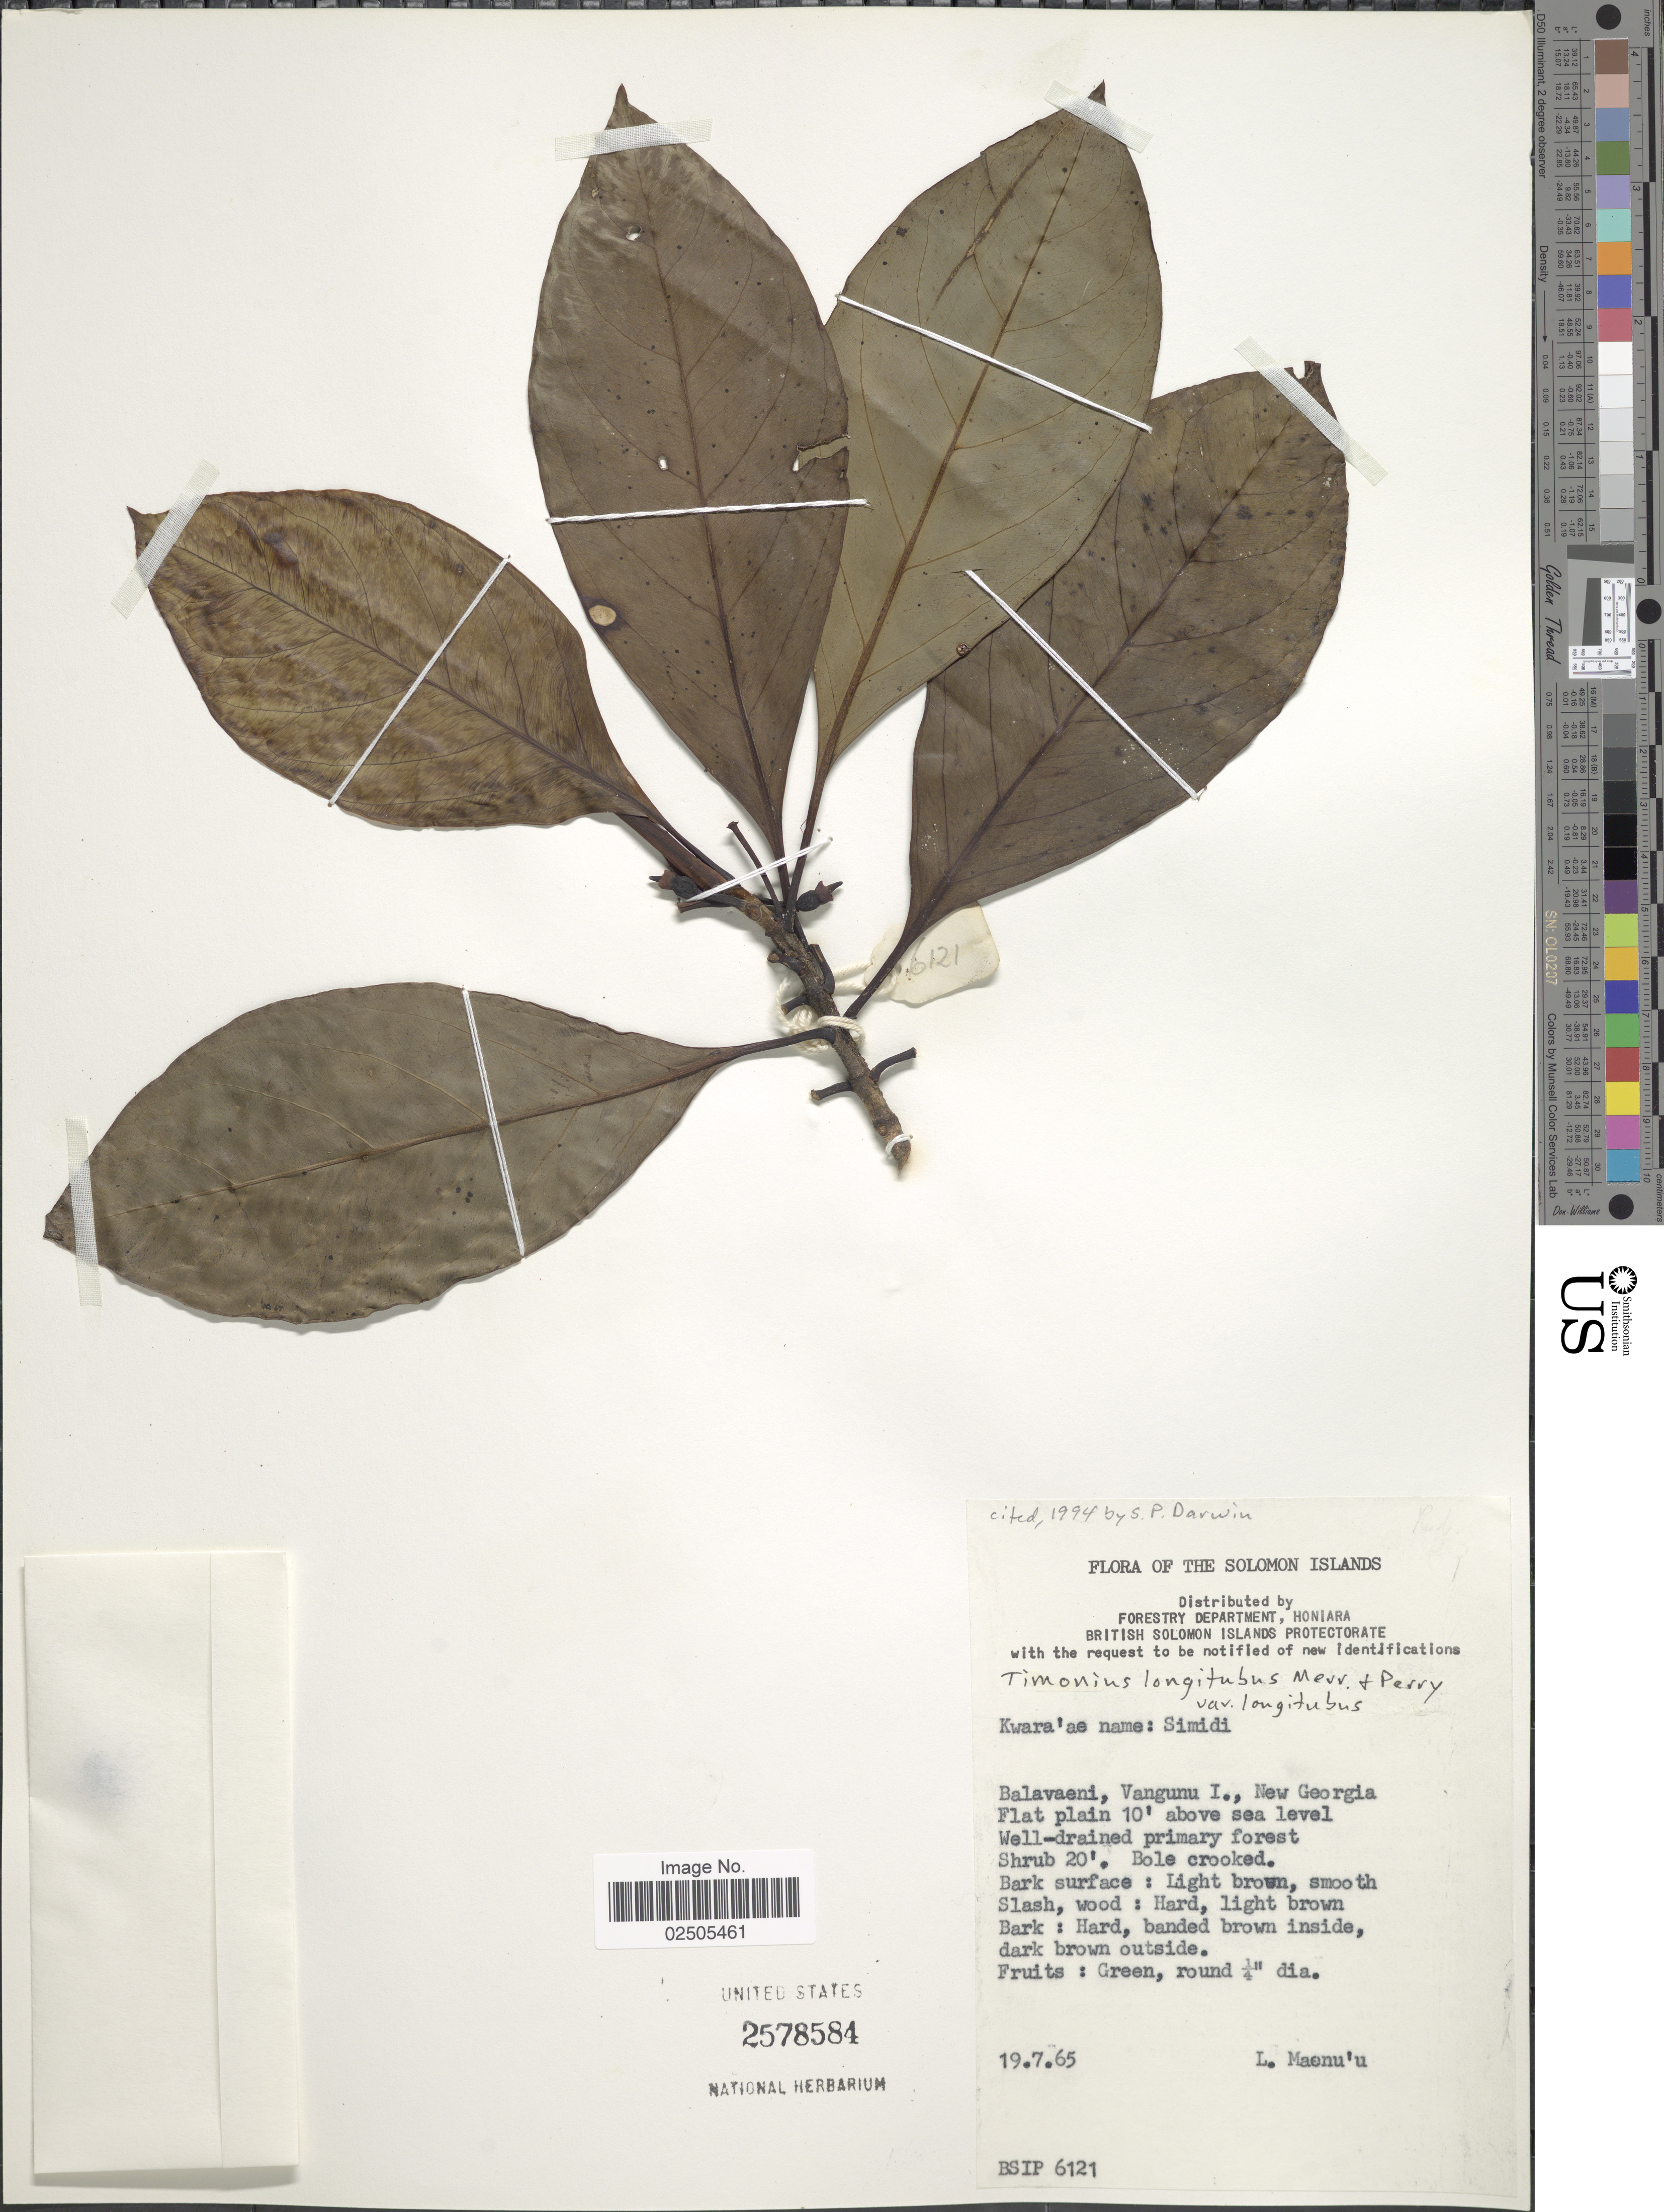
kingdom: Plantae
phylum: Tracheophyta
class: Magnoliopsida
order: Gentianales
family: Rubiaceae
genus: Timonius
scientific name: Timonius longitubus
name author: Merr. & L.M. Perry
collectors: L. Maenu'u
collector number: BSIP6121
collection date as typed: Transcribed d/m/y: 19/7/65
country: Solomon Islands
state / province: Solomon Islands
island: New Georgia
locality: Balavaeni, Vangunu I., New Georgia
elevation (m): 3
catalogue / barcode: US 2578584